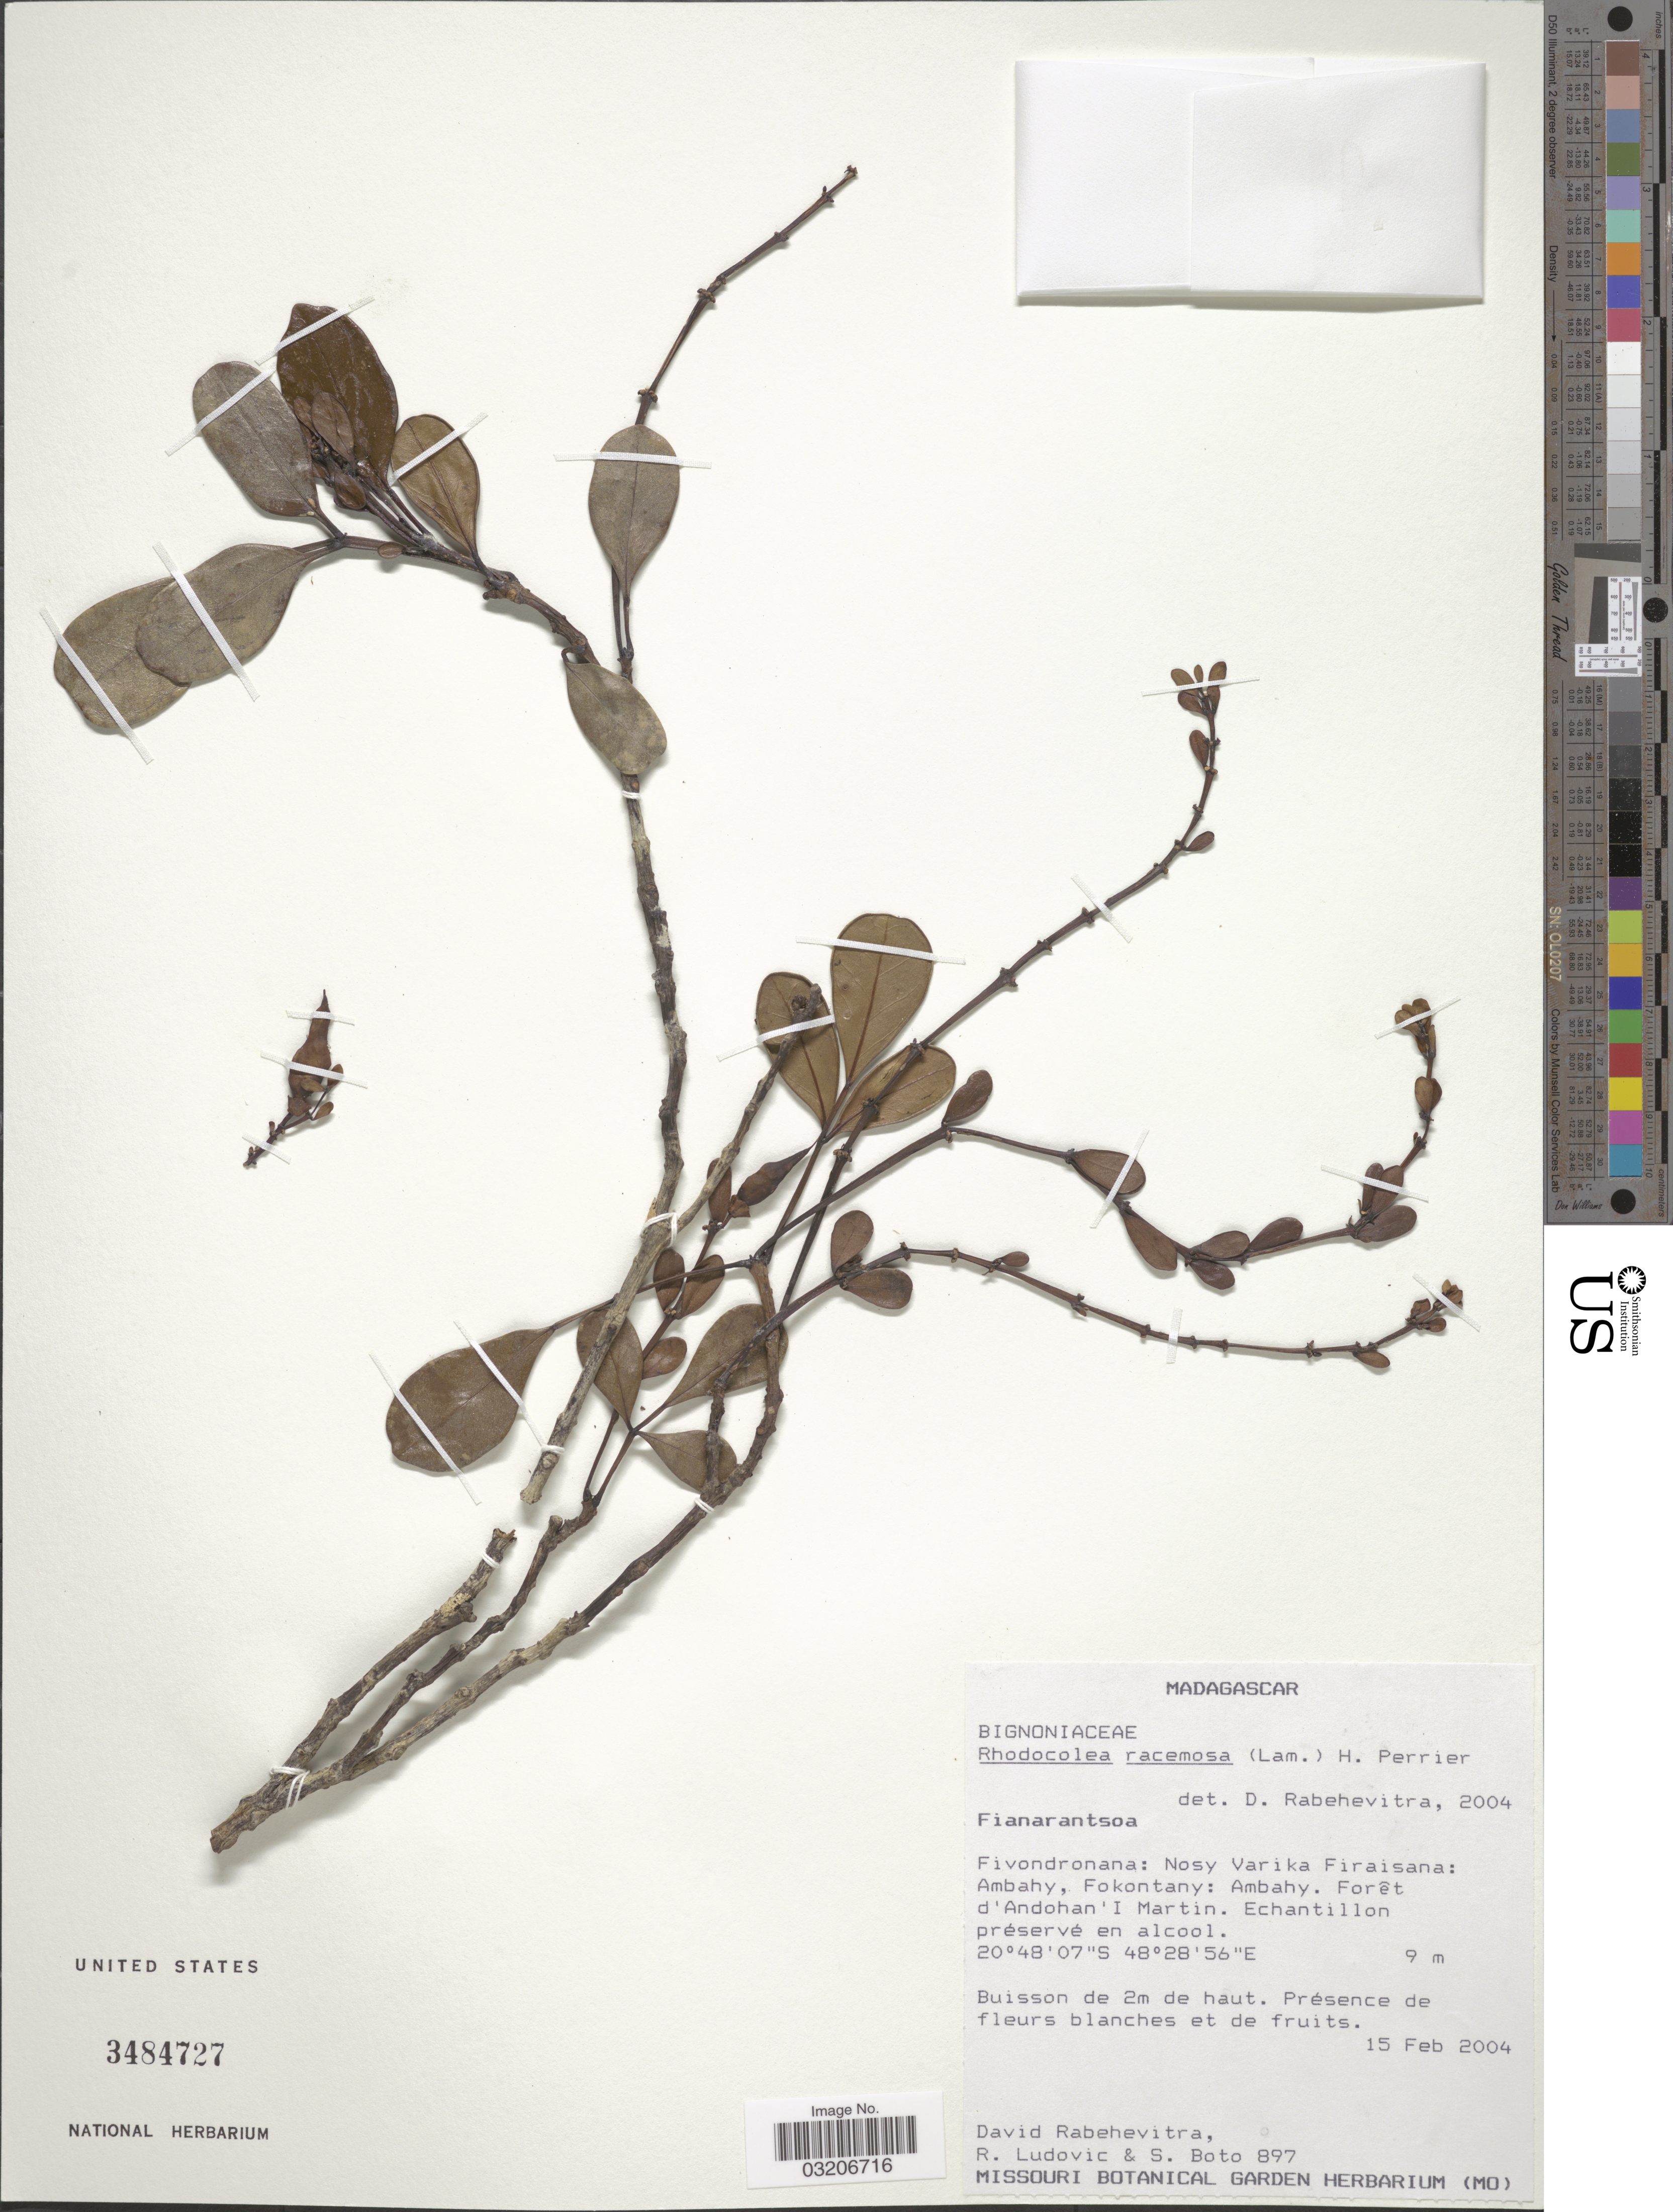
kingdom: Plantae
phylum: Tracheophyta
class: Magnoliopsida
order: Lamiales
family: Bignoniaceae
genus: Rhodocolea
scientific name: Rhodocolea racemosa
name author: (Lam.) H. Perrier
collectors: D. Rabehevitra, R. Ludovic & S. Boto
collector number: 897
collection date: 2004-02-15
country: Madagascar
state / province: Vatovavy Fitovinany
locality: Fivondronana: Nosy Varika Firaisana: Ambahy, Fokontany: Ambahy. Forêt d'Andohan 'I Martin.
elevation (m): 9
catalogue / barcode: US 3484727